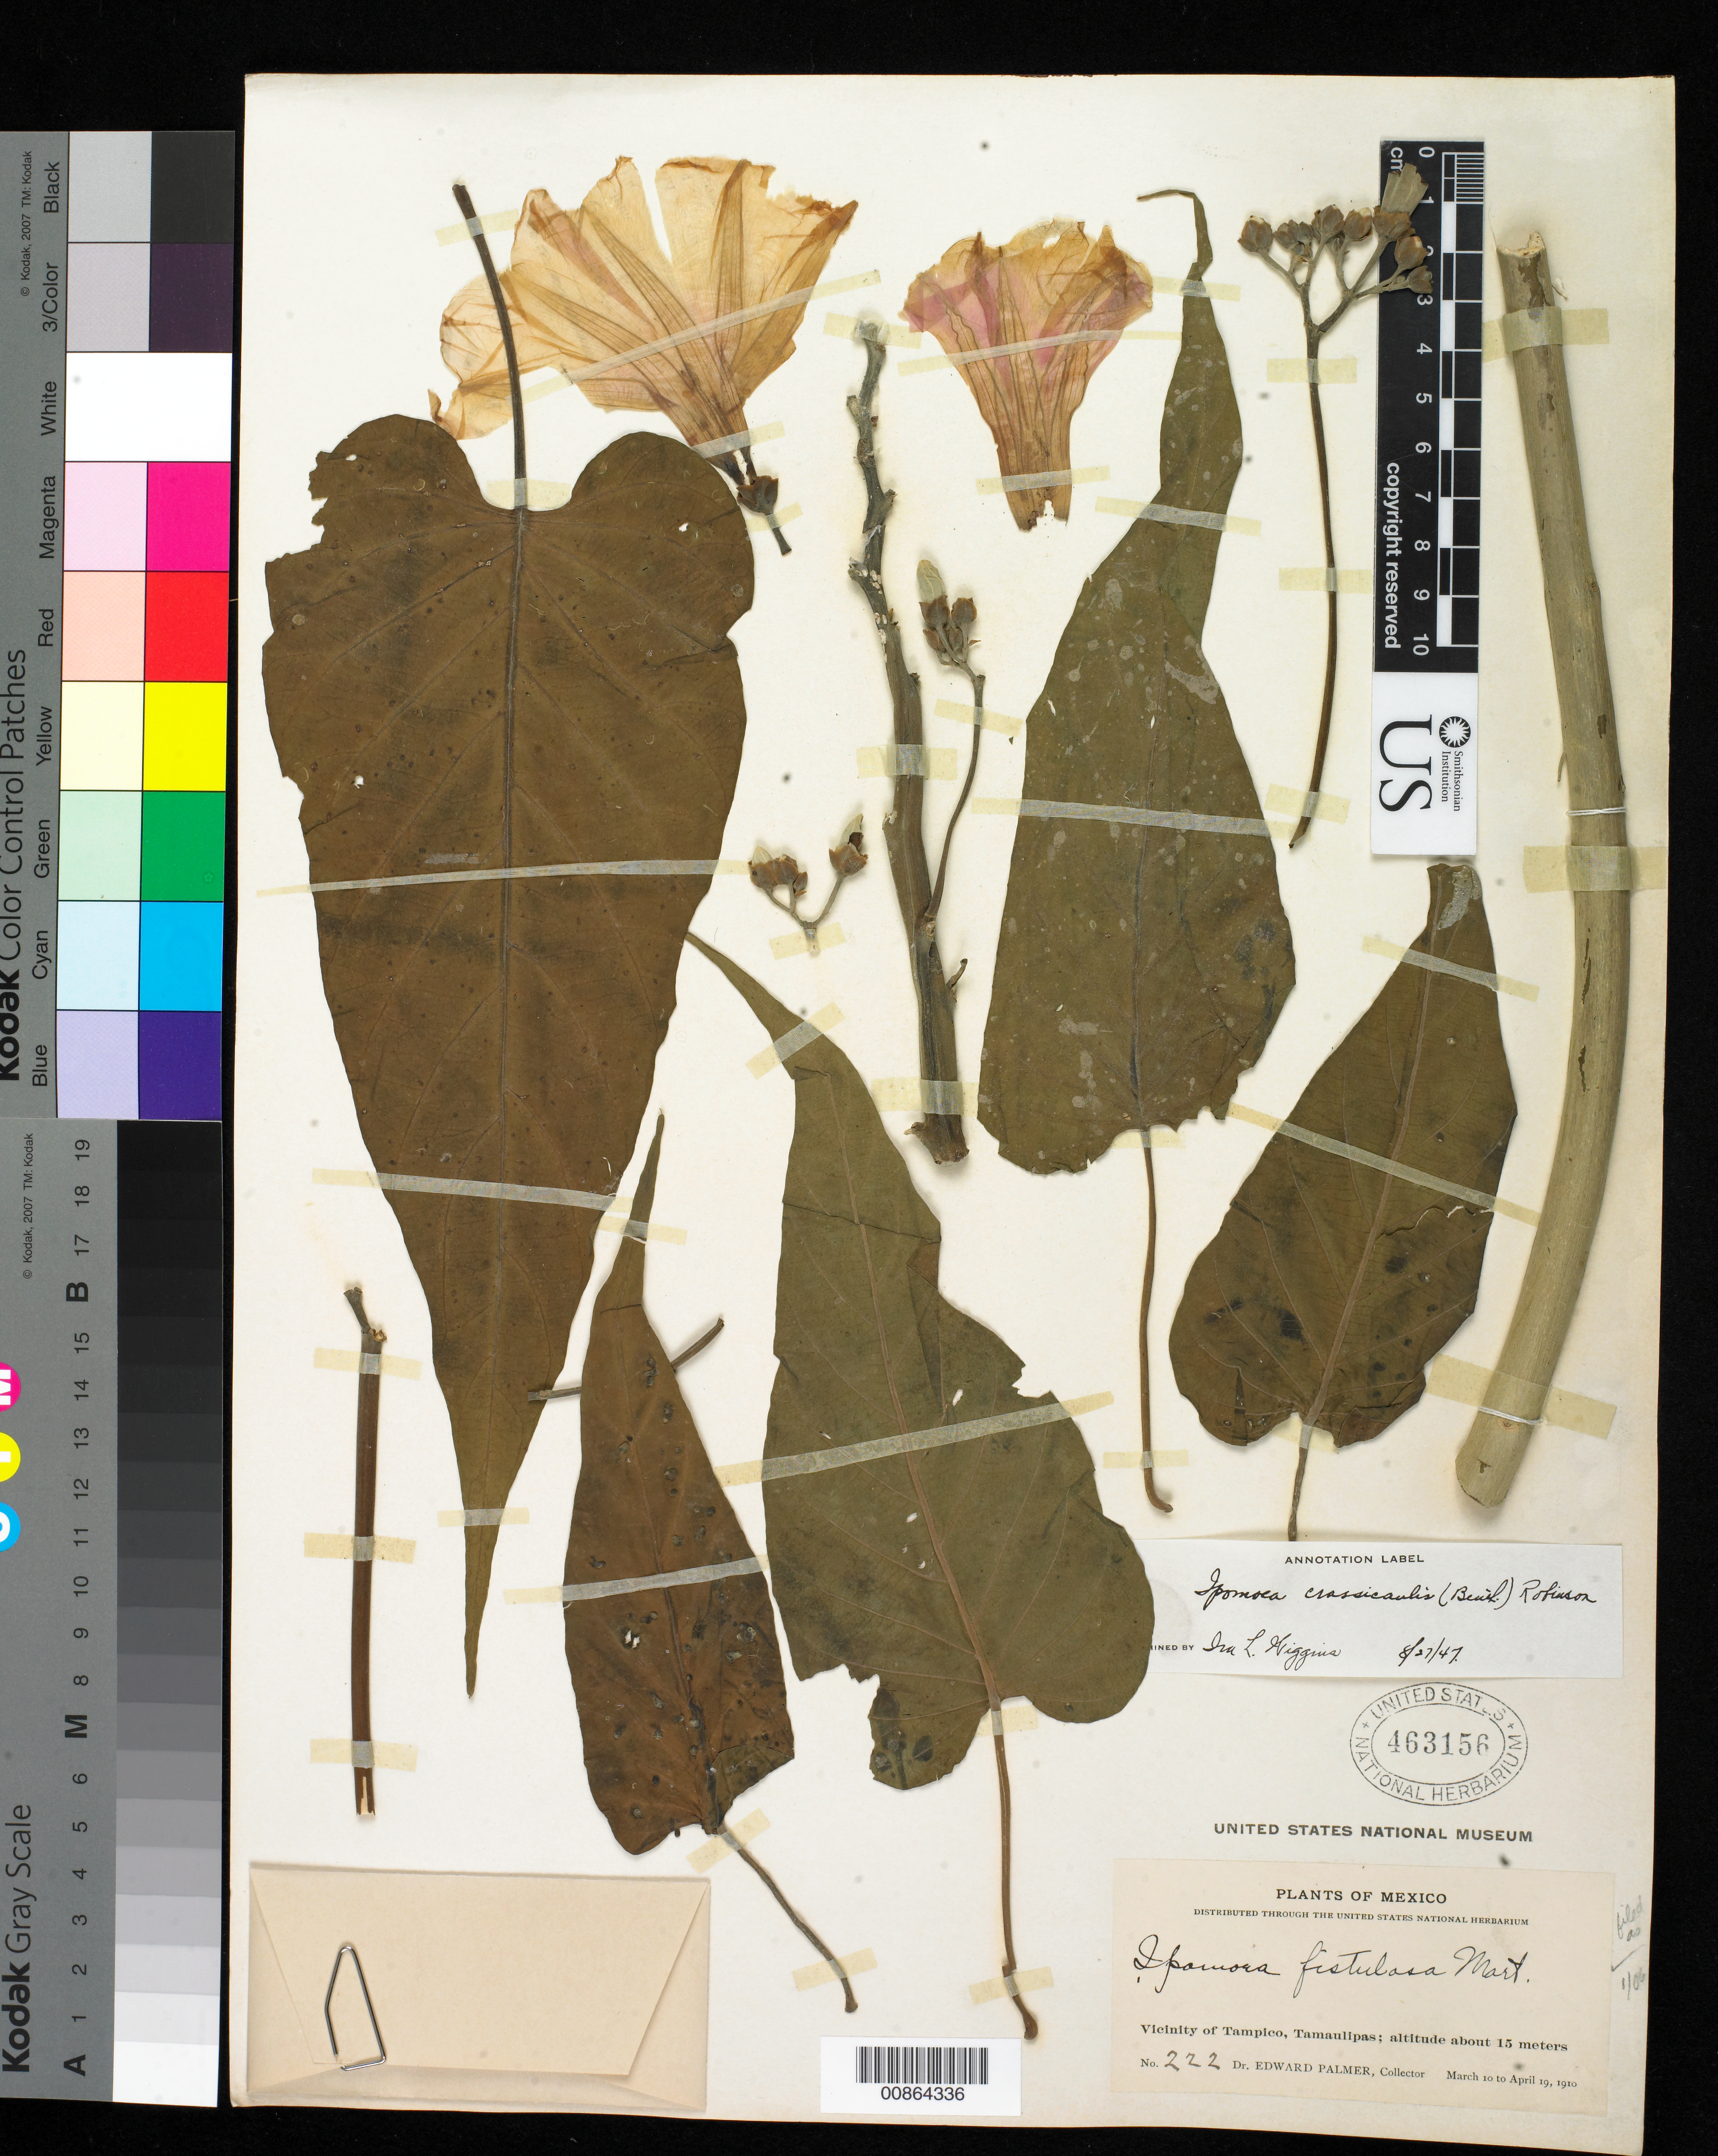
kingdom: Plantae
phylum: Tracheophyta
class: Magnoliopsida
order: Solanales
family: Convolvulaceae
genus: Ipomoea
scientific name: Ipomoea fistulosa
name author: Mart. ex Choisy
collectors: E. Palmer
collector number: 222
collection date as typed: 10 Mar 1910 to 19 Apr 1910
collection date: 1910-03-10/1910-04-19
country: Mexico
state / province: Tamaulipas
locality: Vicinity of Tampico, Tamaulipas.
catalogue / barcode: US 463156